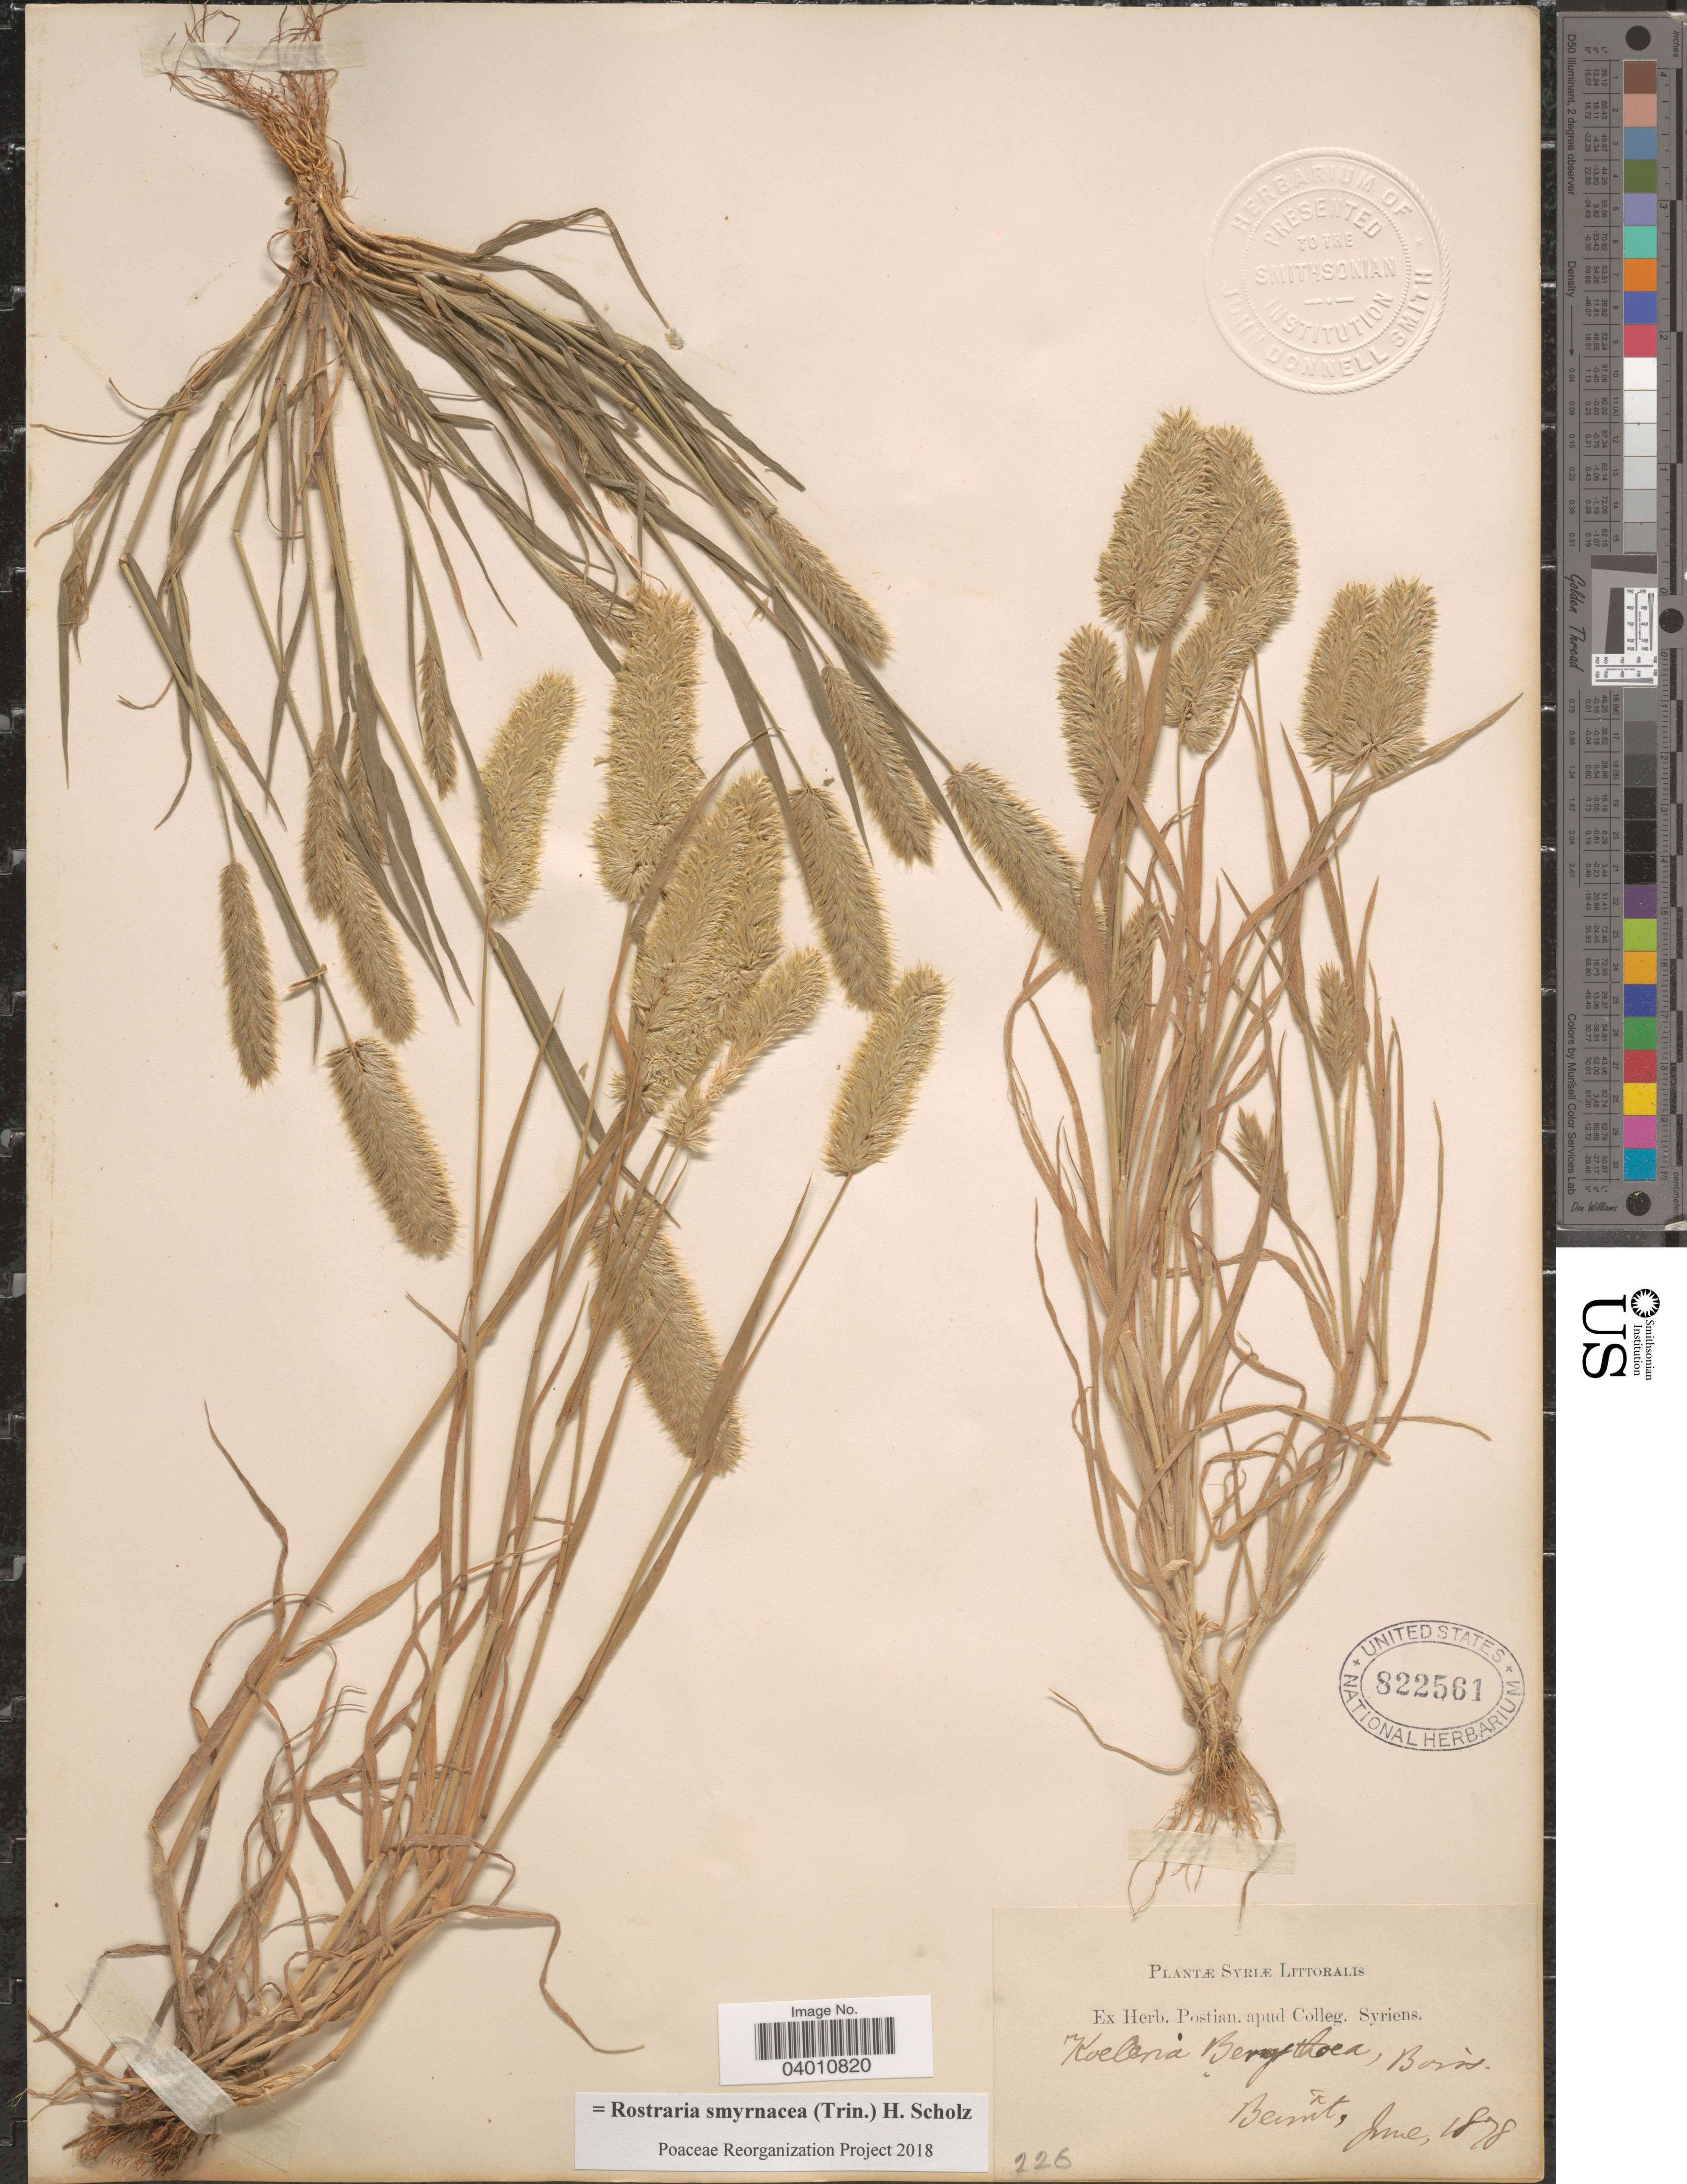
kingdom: Plantae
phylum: Tracheophyta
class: Liliopsida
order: Poales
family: Poaceae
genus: Rostraria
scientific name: Rostraria smyrnacea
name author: (Trin.) H. Scholz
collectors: Ex herb. Postian. apud Colleg. Syriens.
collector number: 226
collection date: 1878-06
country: Lebanon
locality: Beirut.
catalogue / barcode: US 822561